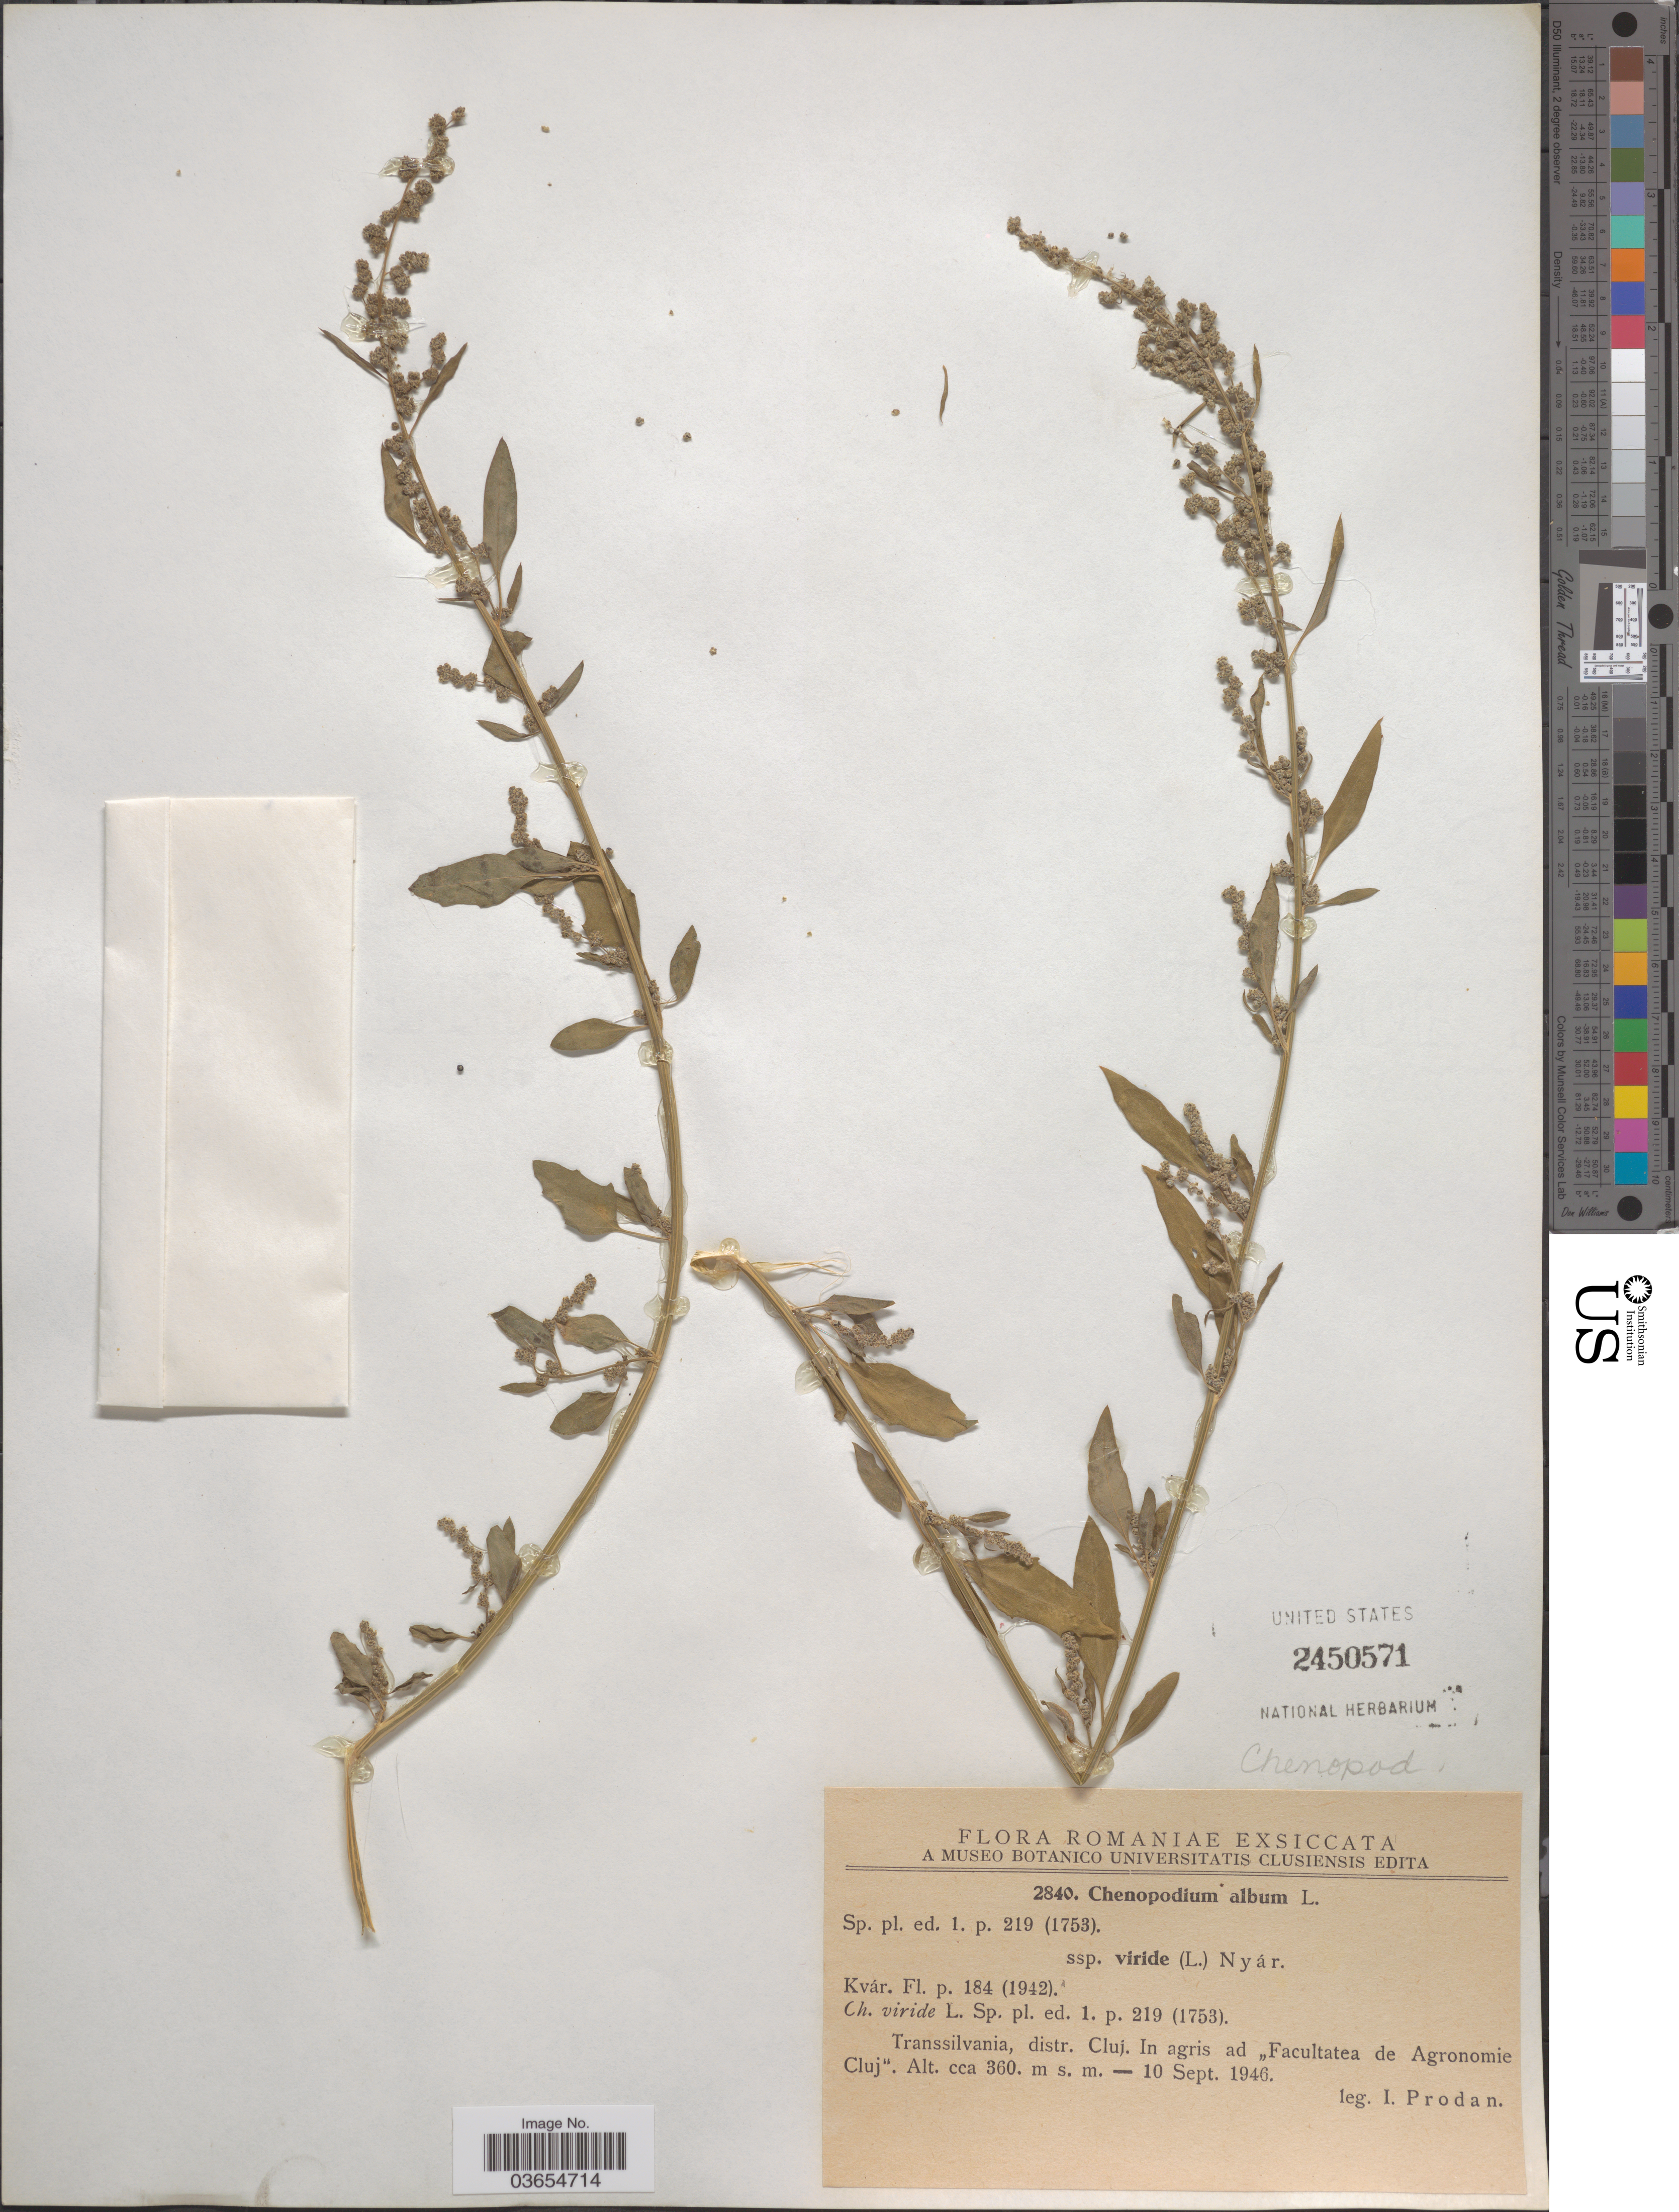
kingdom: Plantae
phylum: Tracheophyta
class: Magnoliopsida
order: Caryophyllales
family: Amaranthaceae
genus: Chenopodium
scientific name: Chenopodium album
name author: L.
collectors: I. Prodán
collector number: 2840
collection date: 1946-09-10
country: Romania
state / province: Cluj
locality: Transsilvania, distr. Cluj. In agris ad "Facultatea de Agronomie Cluj".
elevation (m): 360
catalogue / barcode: US 2450571